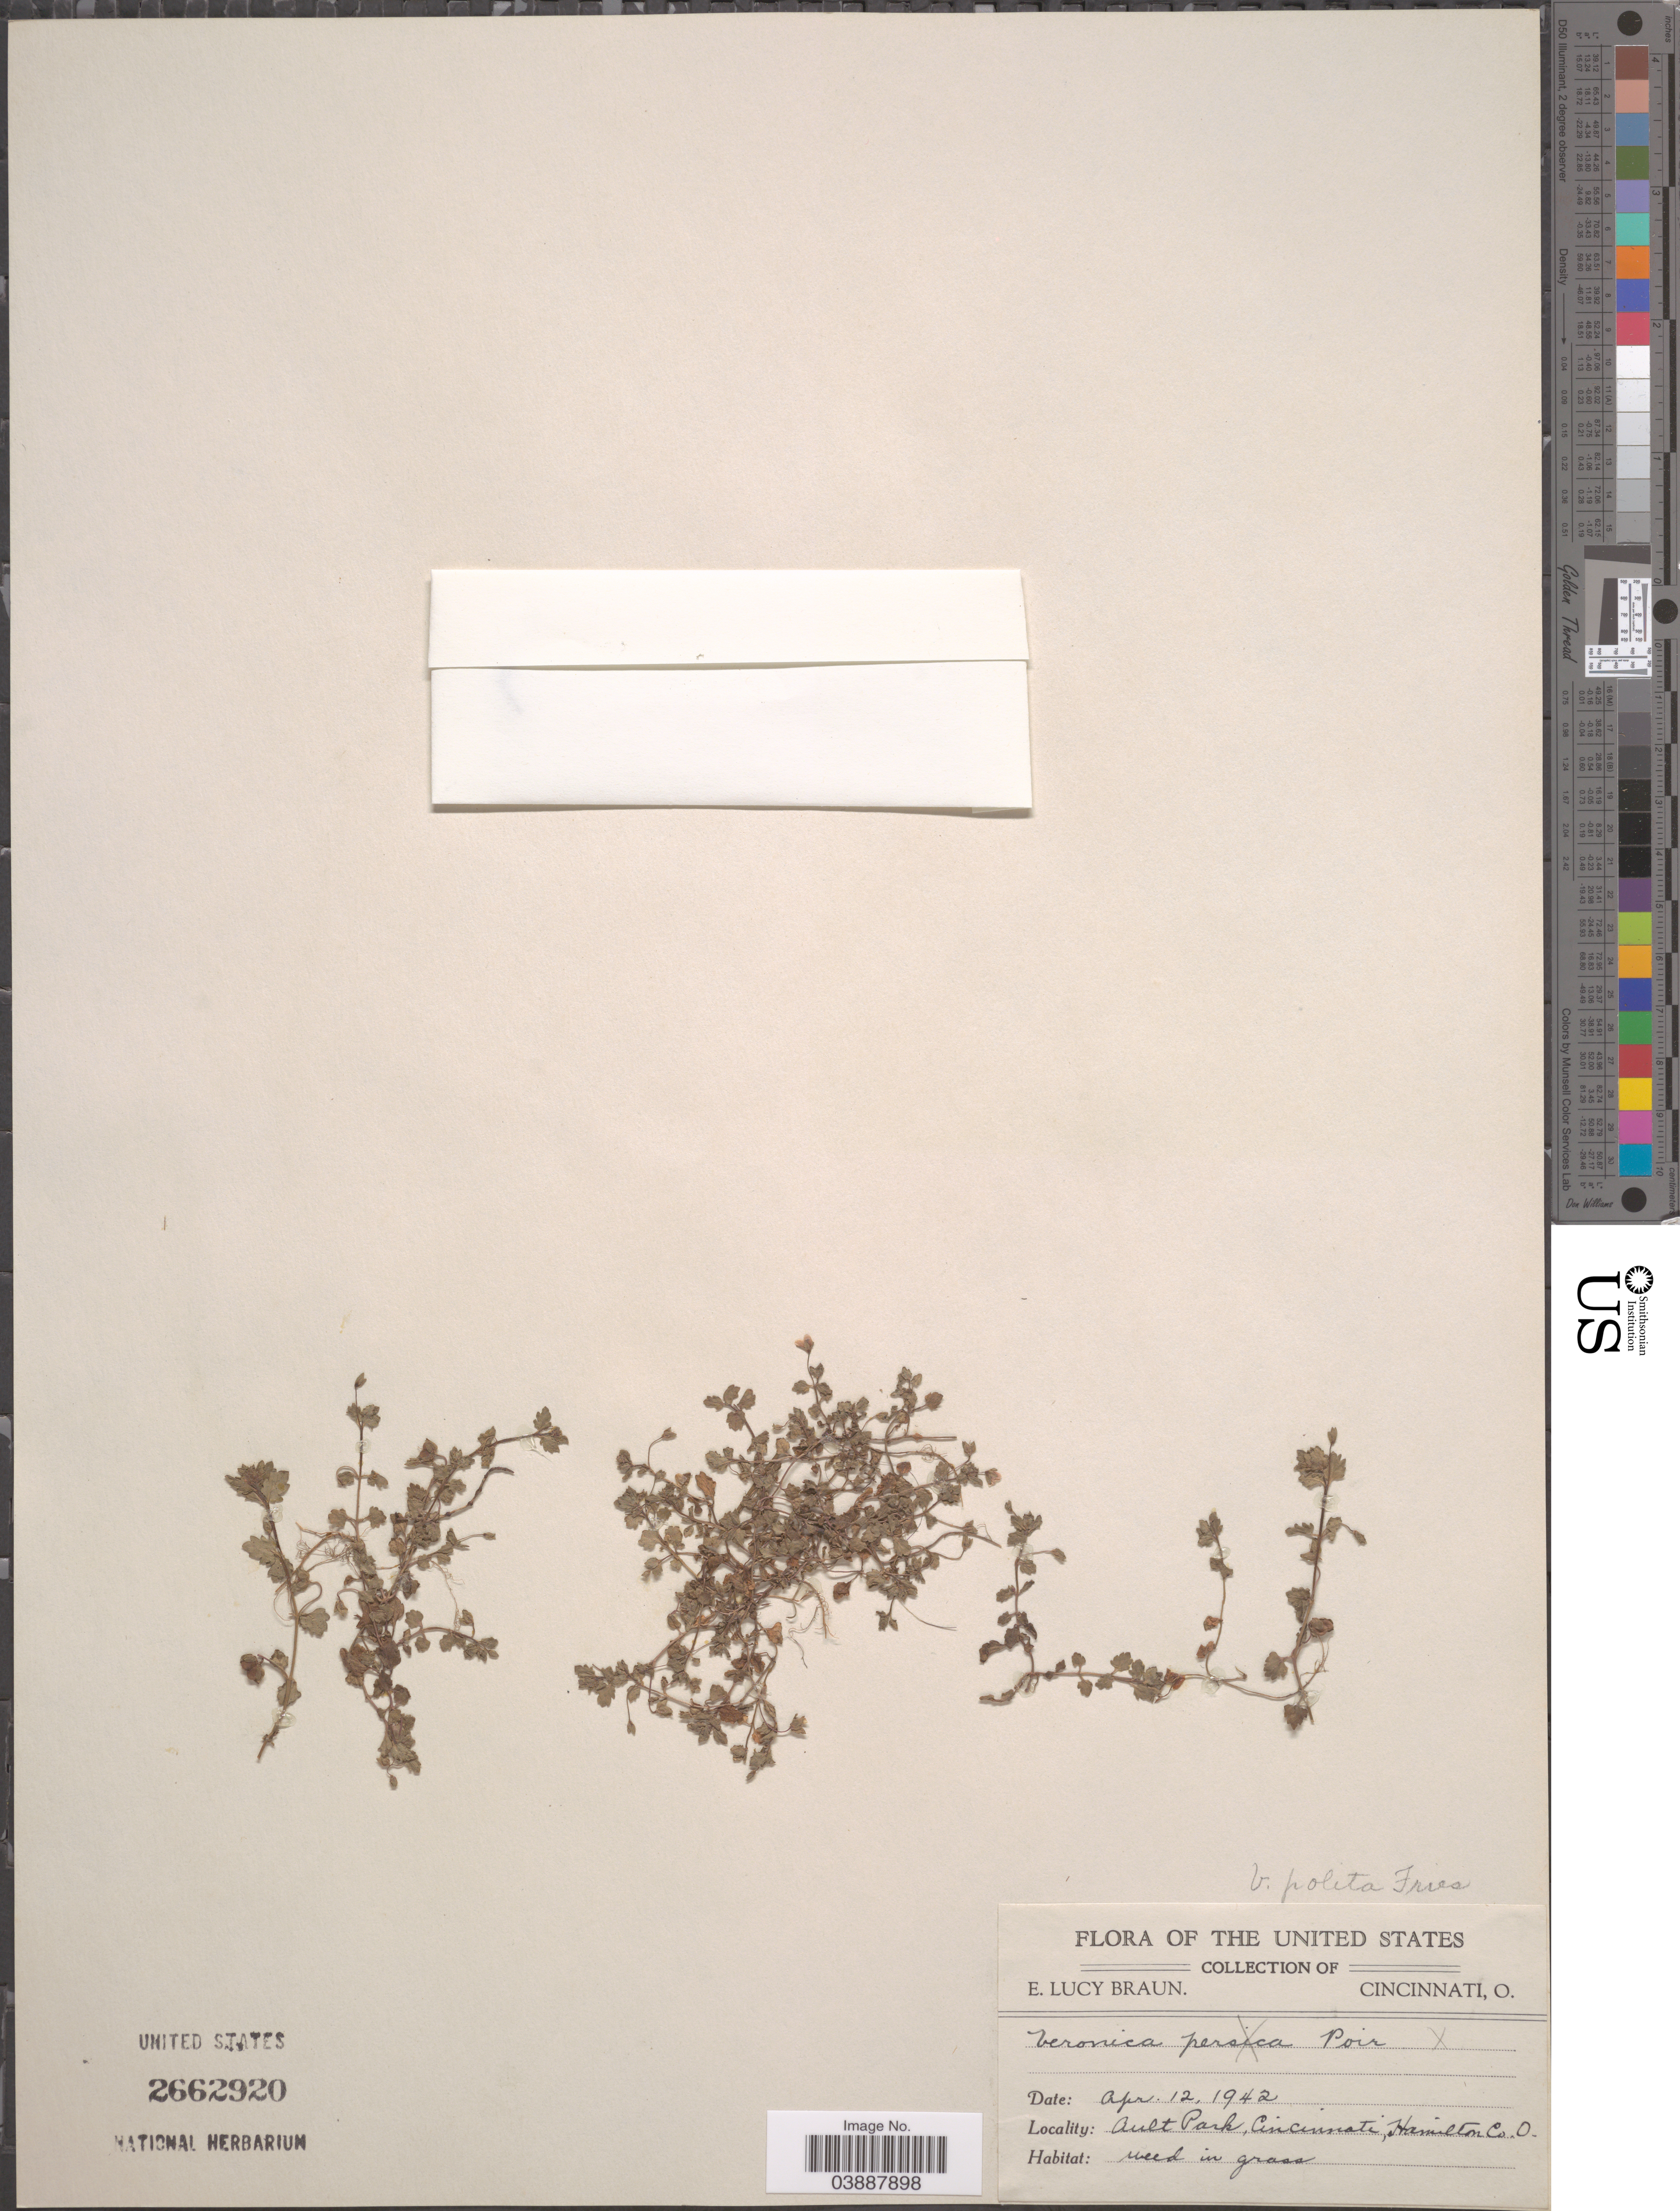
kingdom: Plantae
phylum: Tracheophyta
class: Magnoliopsida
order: Lamiales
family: Plantaginaceae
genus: Veronica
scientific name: Veronica polita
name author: Fr.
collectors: E. L. Braun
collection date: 1942-04-12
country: United States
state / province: Ohio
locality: Cult Park, Cincinnati, Hamilton Co.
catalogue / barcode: US 2662920